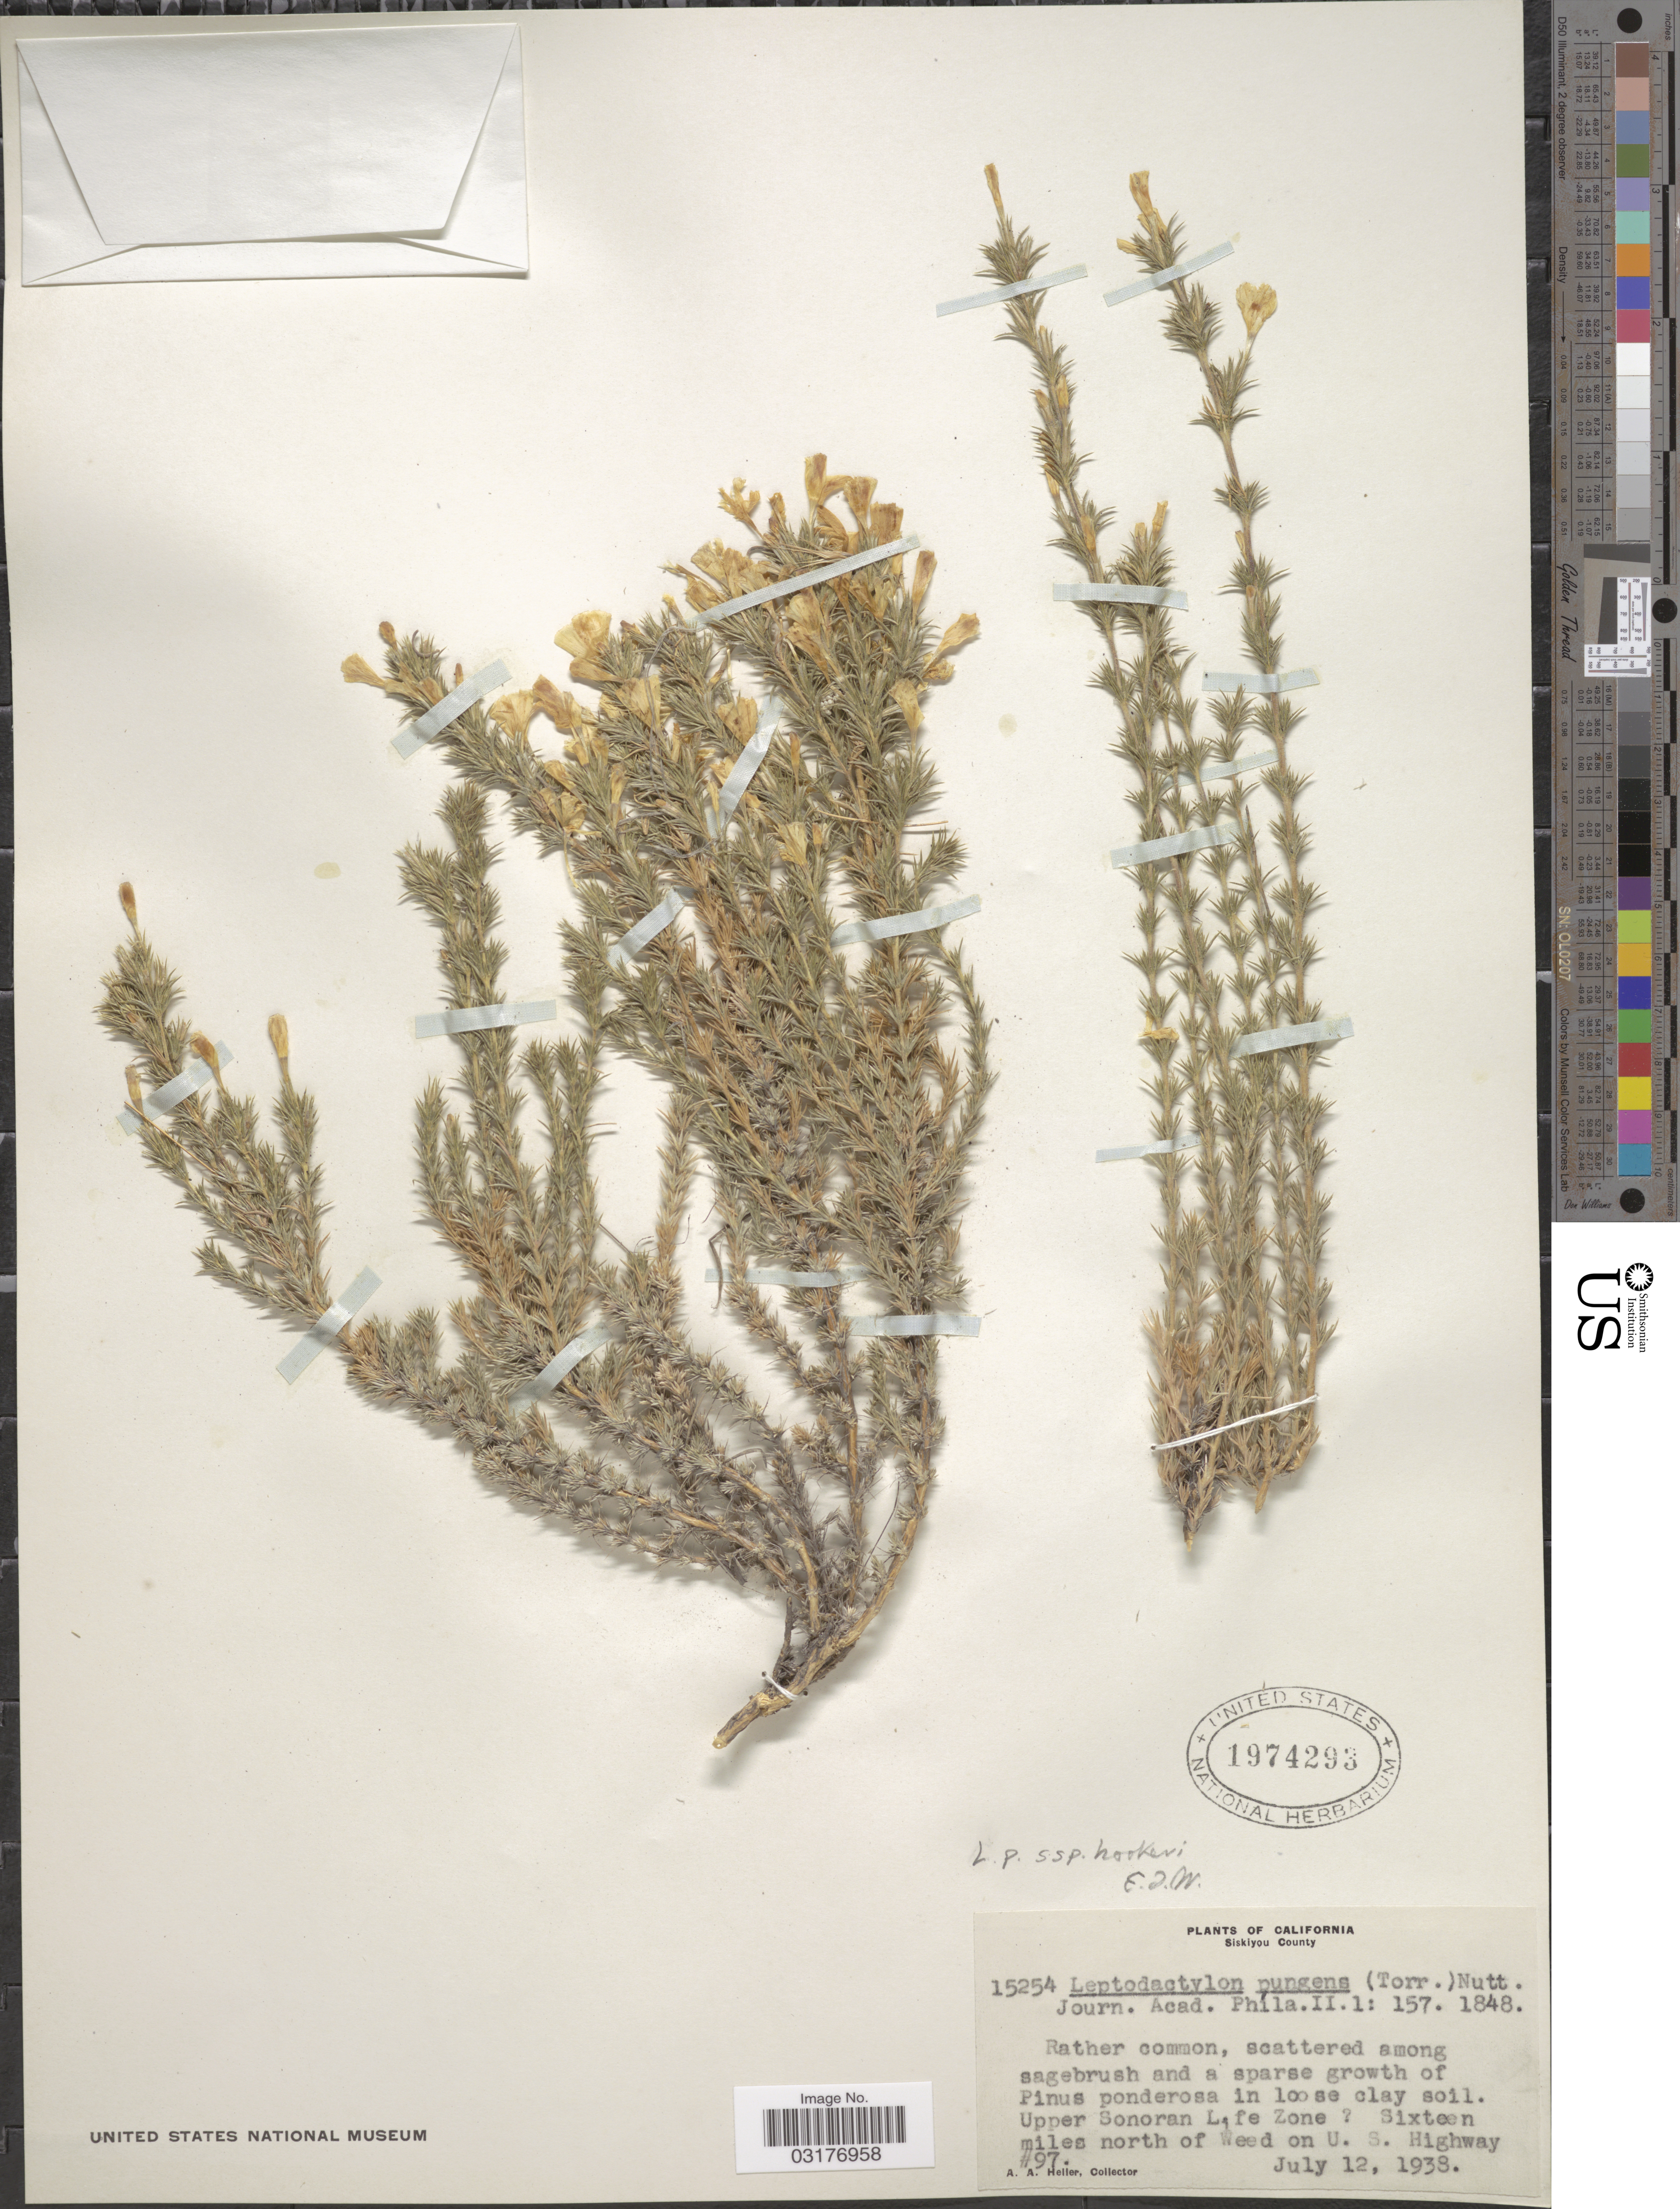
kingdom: Plantae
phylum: Tracheophyta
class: Magnoliopsida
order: Ericales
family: Polemoniaceae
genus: Linanthus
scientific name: Linanthus pungens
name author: (Torr.) J.M. Porter & L.A. Johnson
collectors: A. A. Heller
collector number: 15254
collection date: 1938-07-12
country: United States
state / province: California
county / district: Siskiyou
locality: Siskiyou County. Sixteen miles north of Weed on U. S. Highway #97.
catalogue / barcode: US 1974293